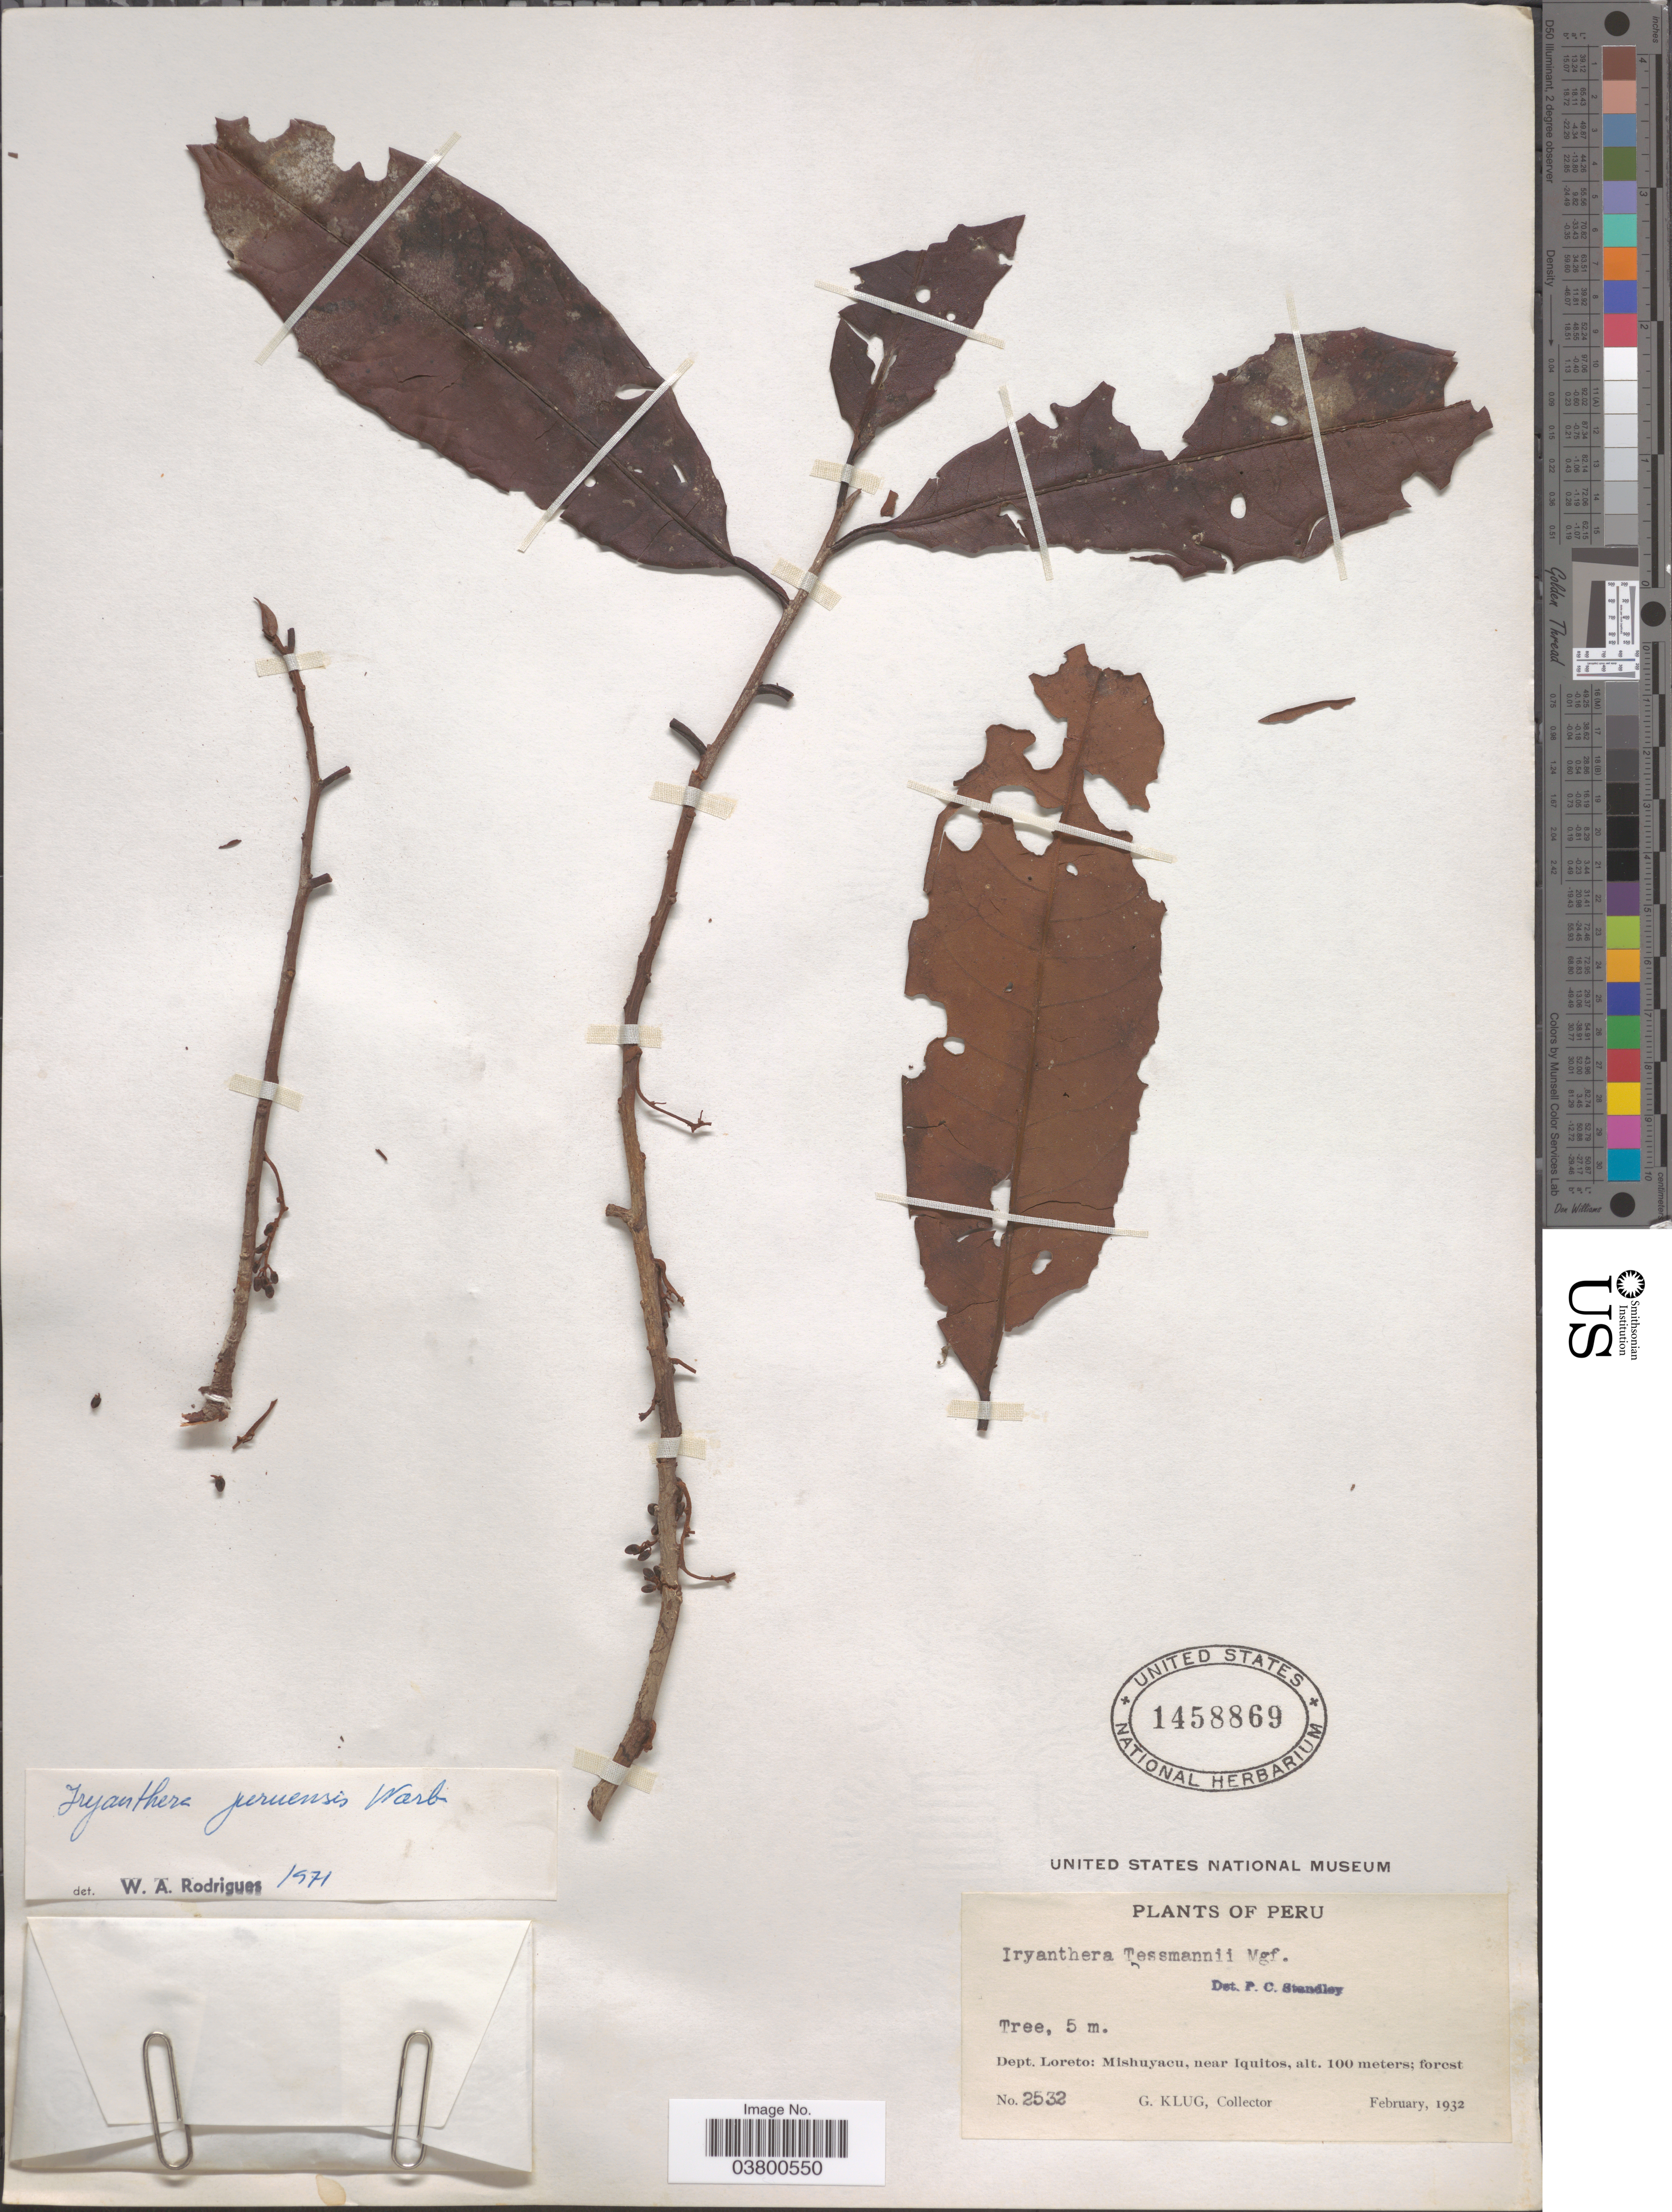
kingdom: Plantae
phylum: Tracheophyta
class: Magnoliopsida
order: Magnoliales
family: Myristicaceae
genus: Iryanthera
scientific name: Iryanthera juruensis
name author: Warb.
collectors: G. Klug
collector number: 2532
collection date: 1932-02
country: Peru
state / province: Loreto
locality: Dept. Loreto; Mishuyacu, near Iquitos.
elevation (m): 100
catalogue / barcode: US 1458869